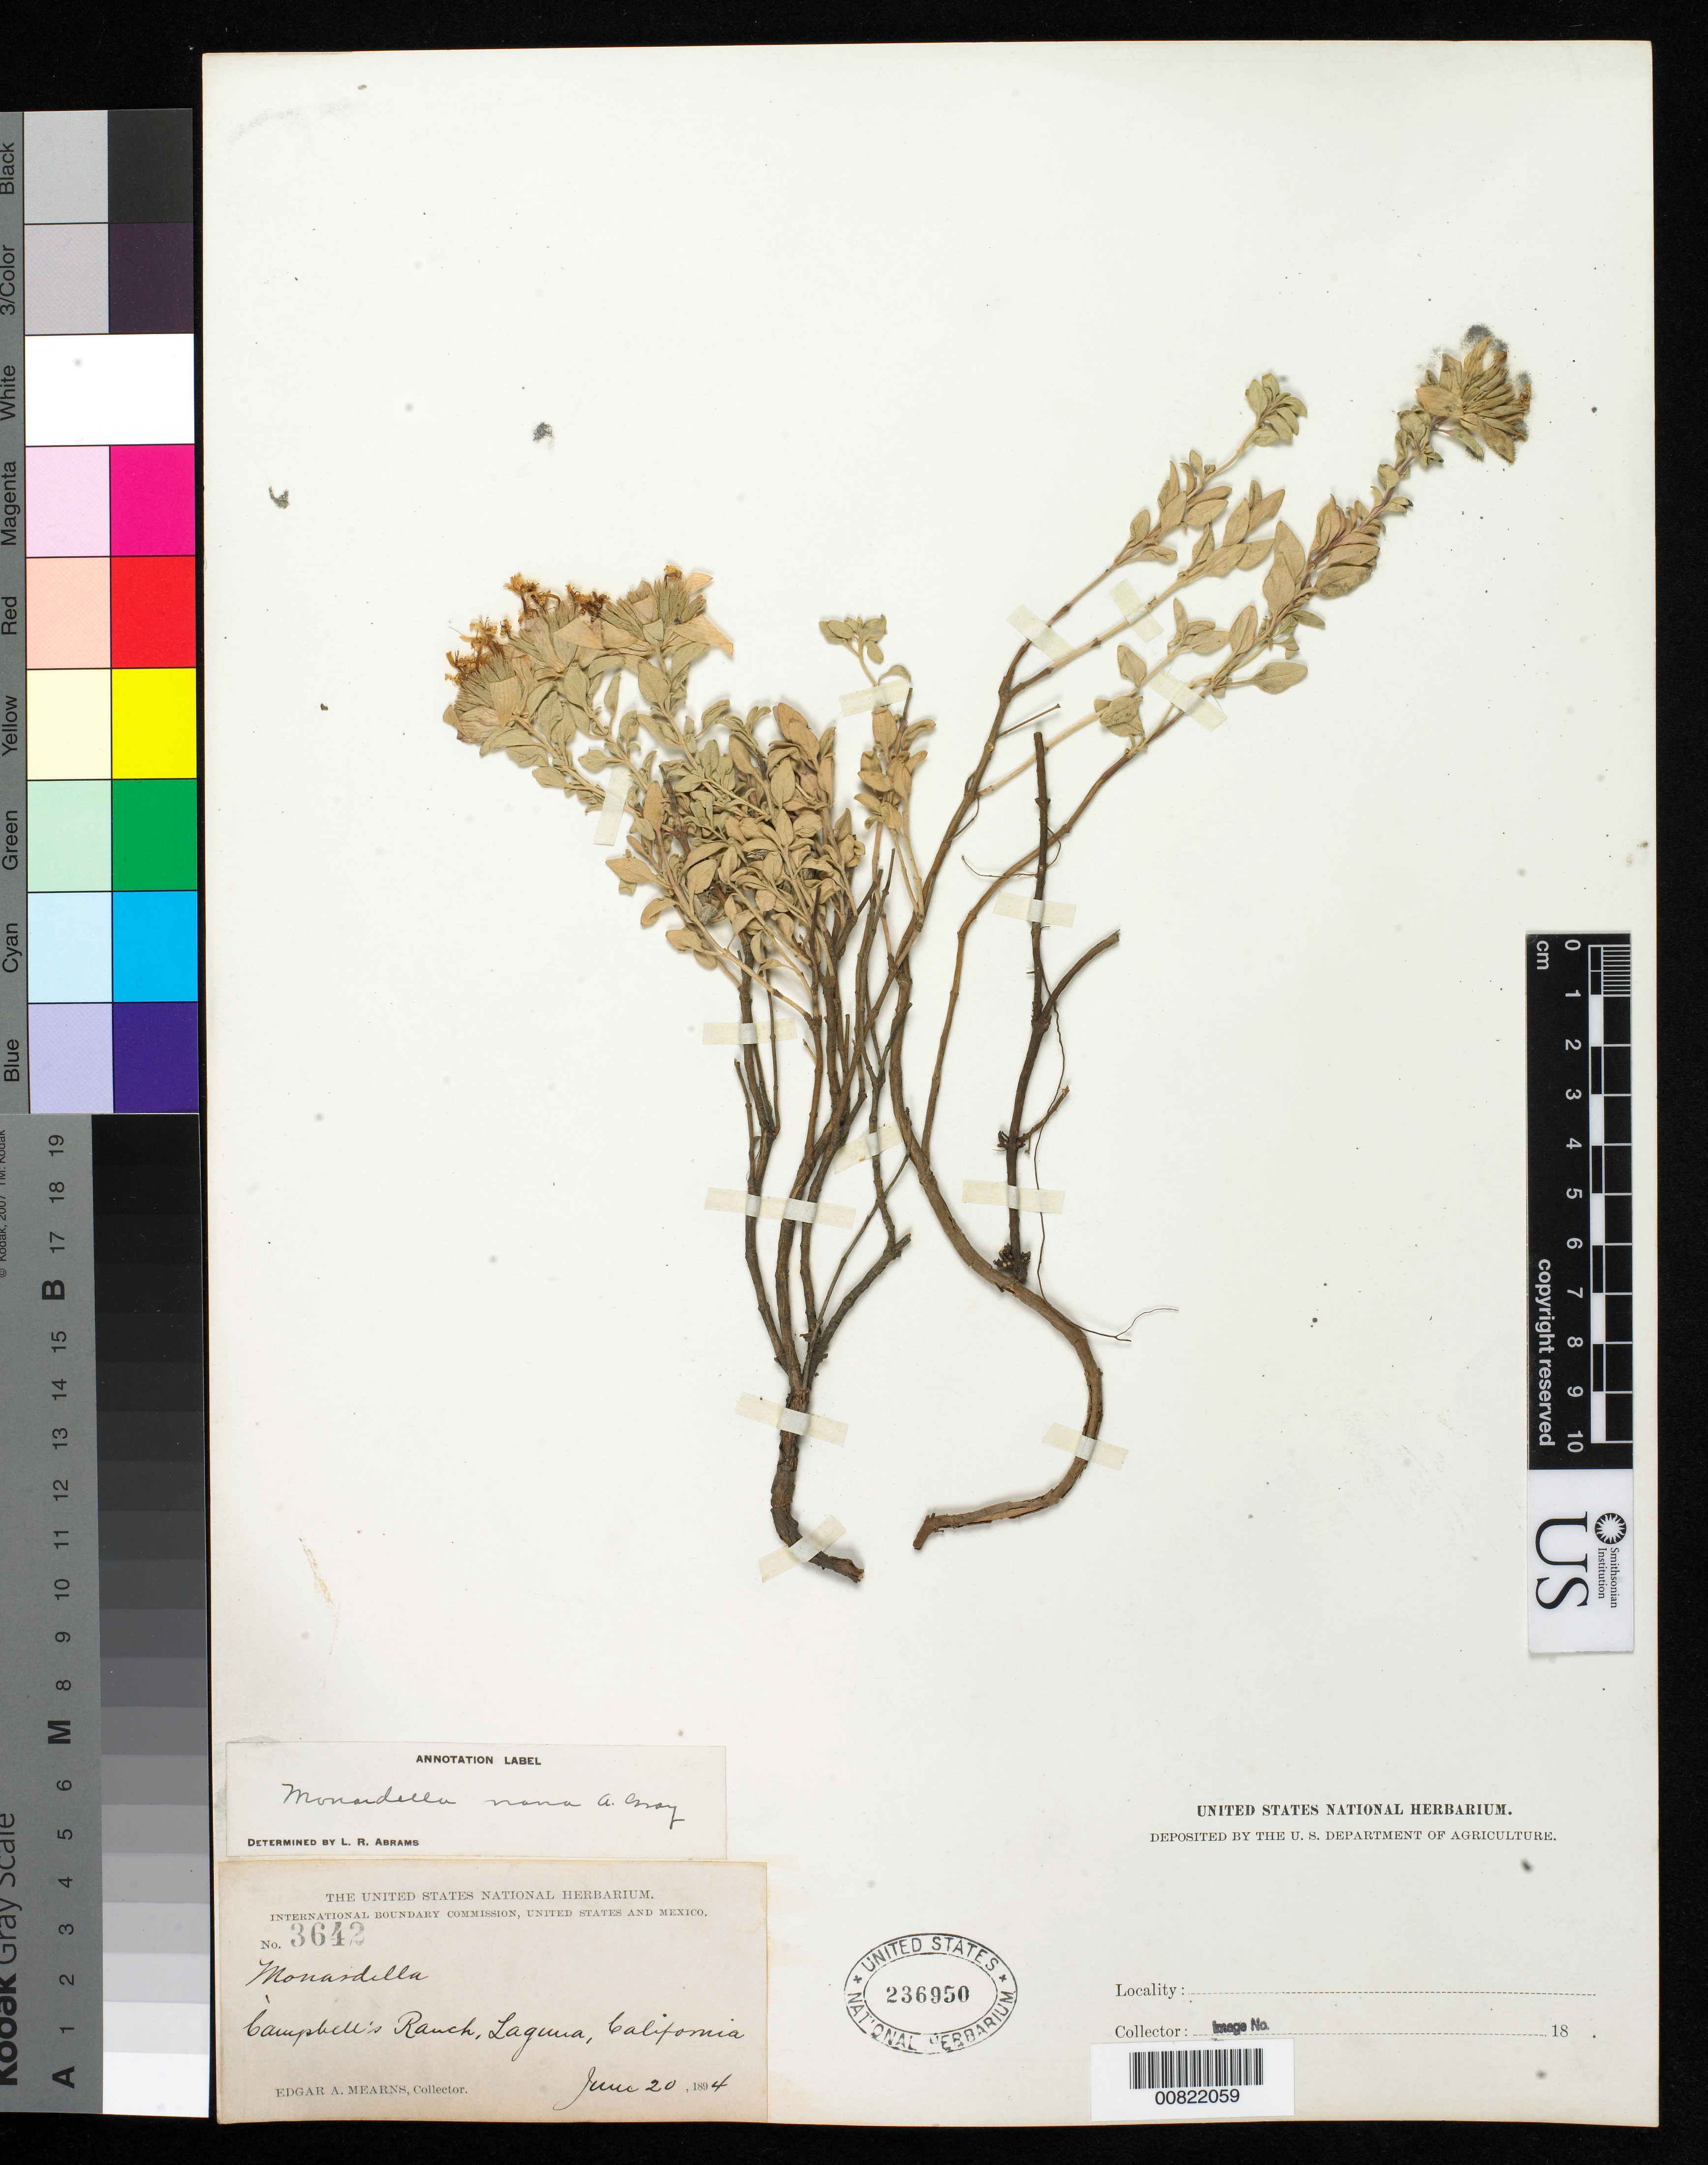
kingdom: Plantae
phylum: Tracheophyta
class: Magnoliopsida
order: Lamiales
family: Lamiaceae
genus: Monardella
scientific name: Monardella nana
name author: A. Gray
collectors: E. A. Mearns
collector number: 3642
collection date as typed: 20 Jun 1894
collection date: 1894-06-20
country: United States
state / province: California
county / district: Orange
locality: Campbell's Ranch, Laguna, California.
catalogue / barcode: US 236950